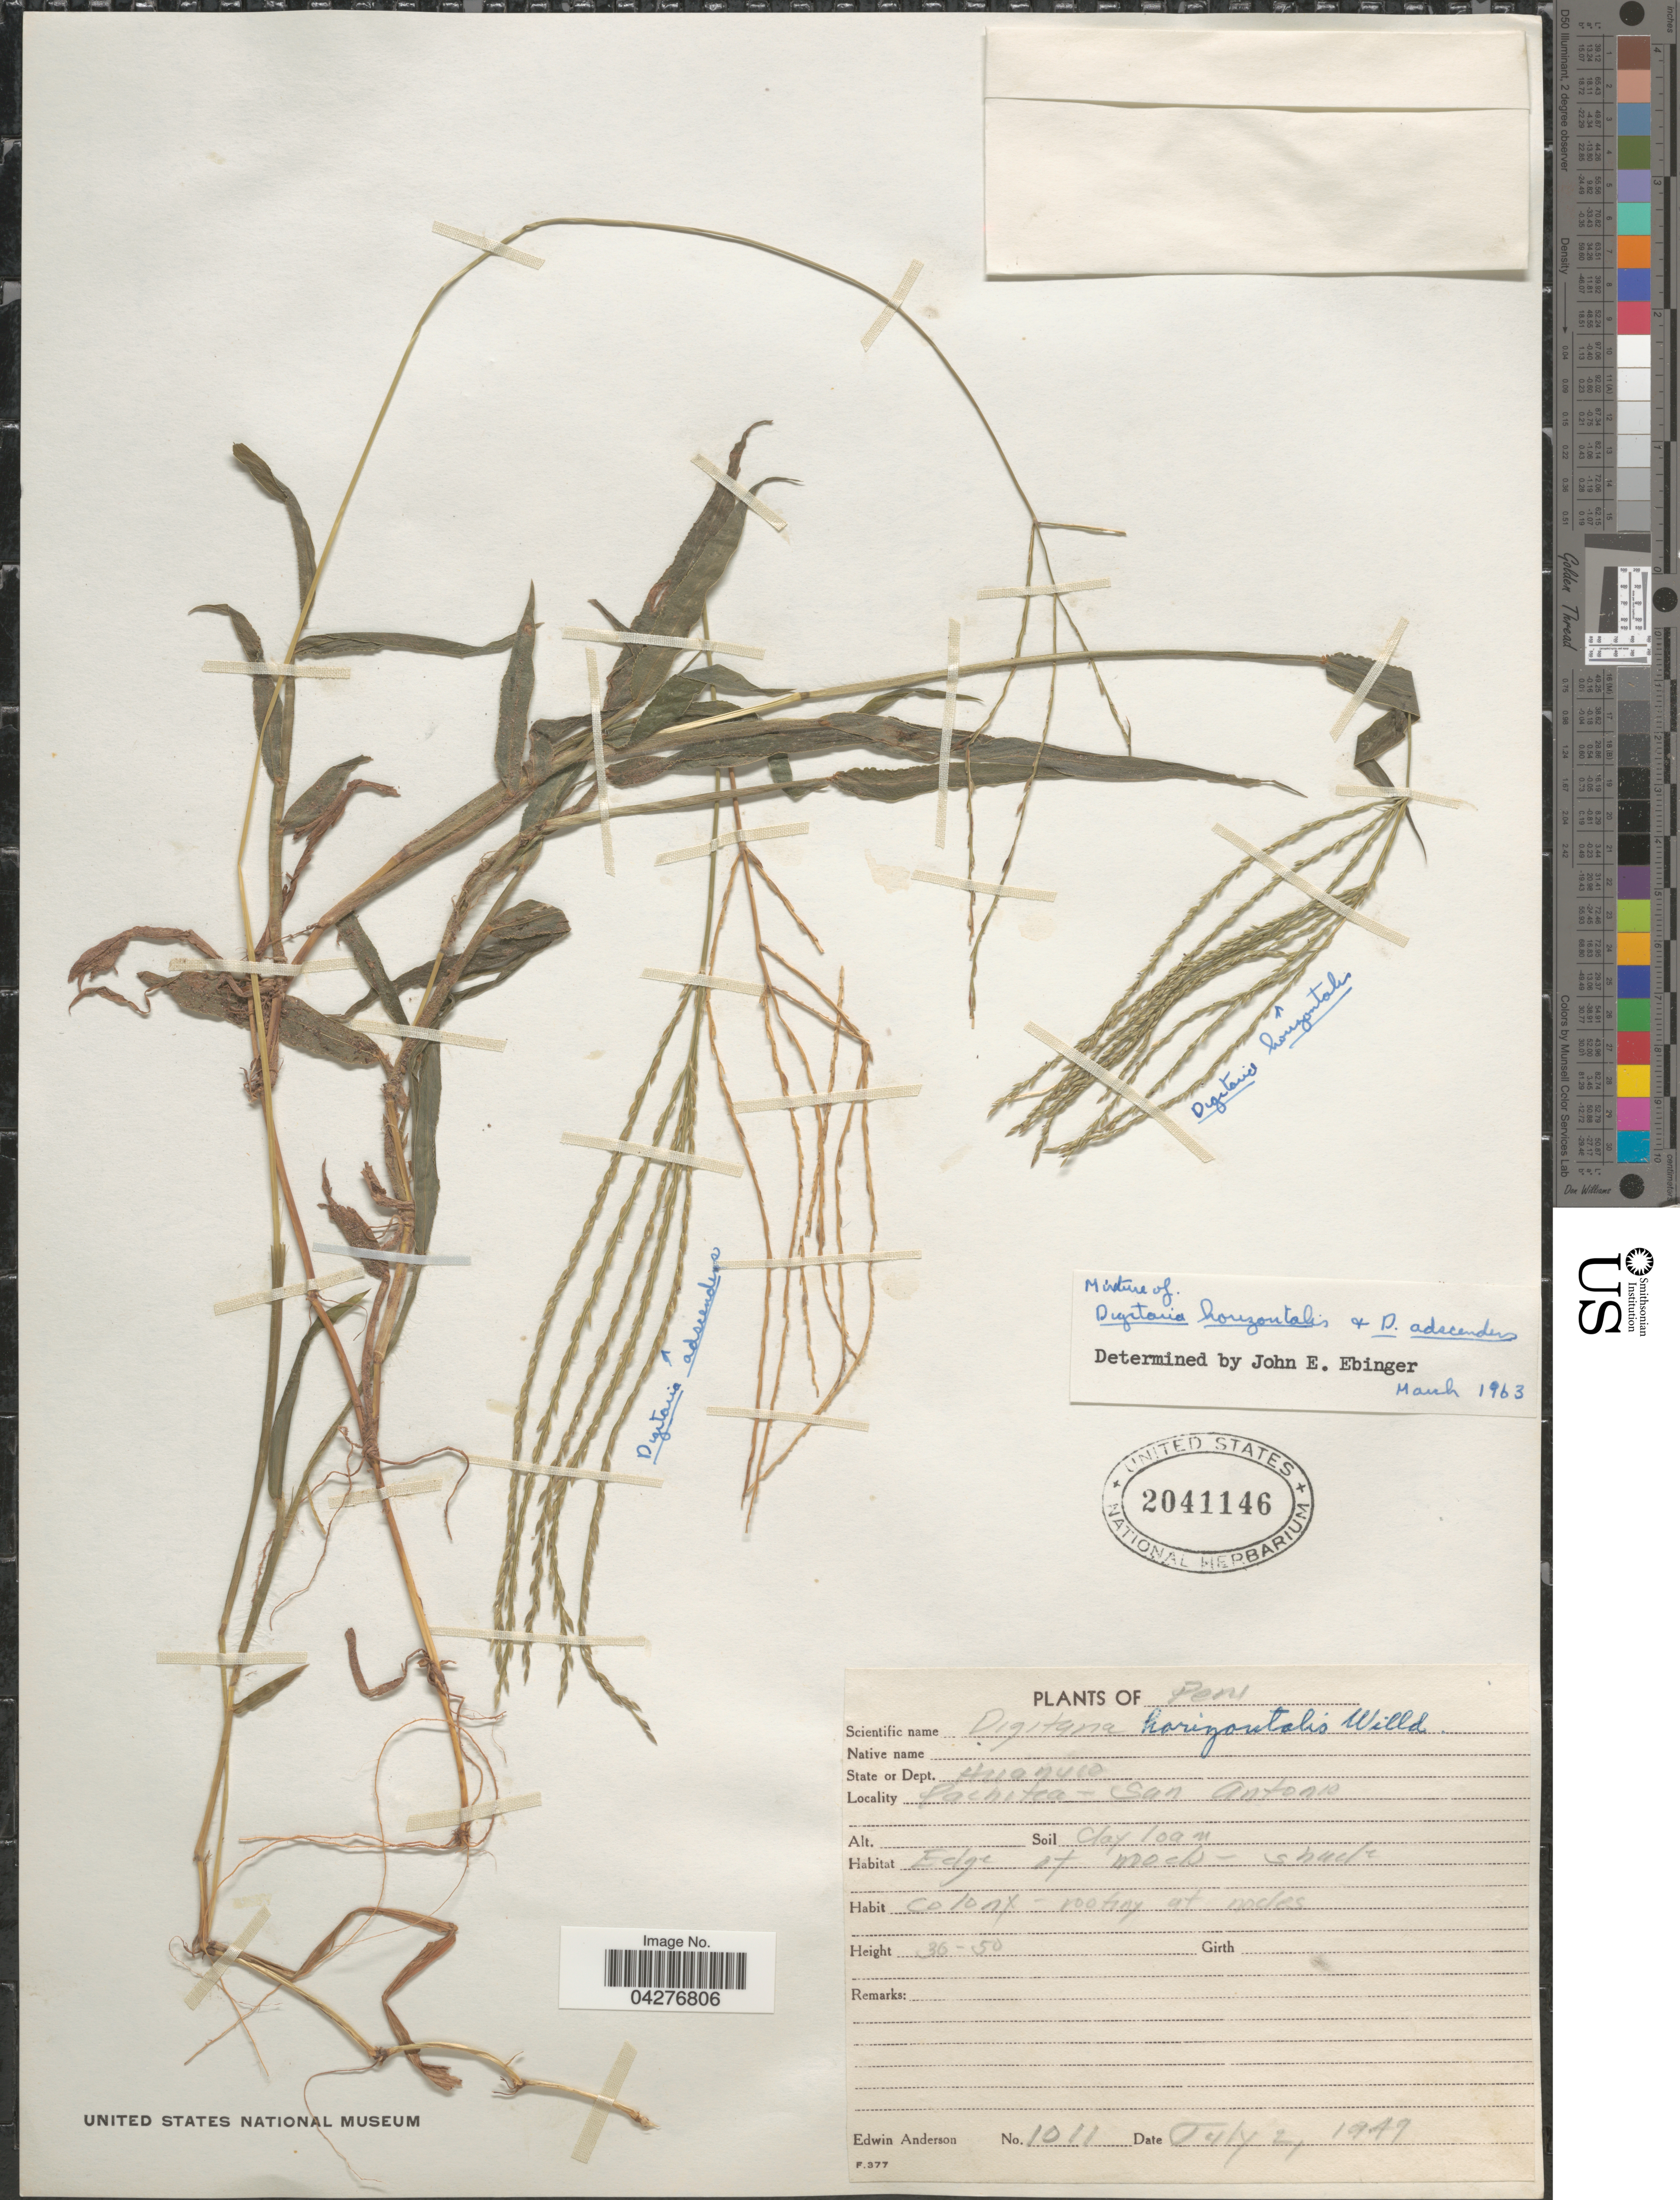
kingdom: Plantae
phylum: Tracheophyta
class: Liliopsida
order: Poales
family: Poaceae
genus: Digitaria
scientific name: Digitaria horizontalis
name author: Willd.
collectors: E. Anderson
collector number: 1011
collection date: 1949-07-02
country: Peru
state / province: Huánuco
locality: Pachitea - San Antonio.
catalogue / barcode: US 2041146